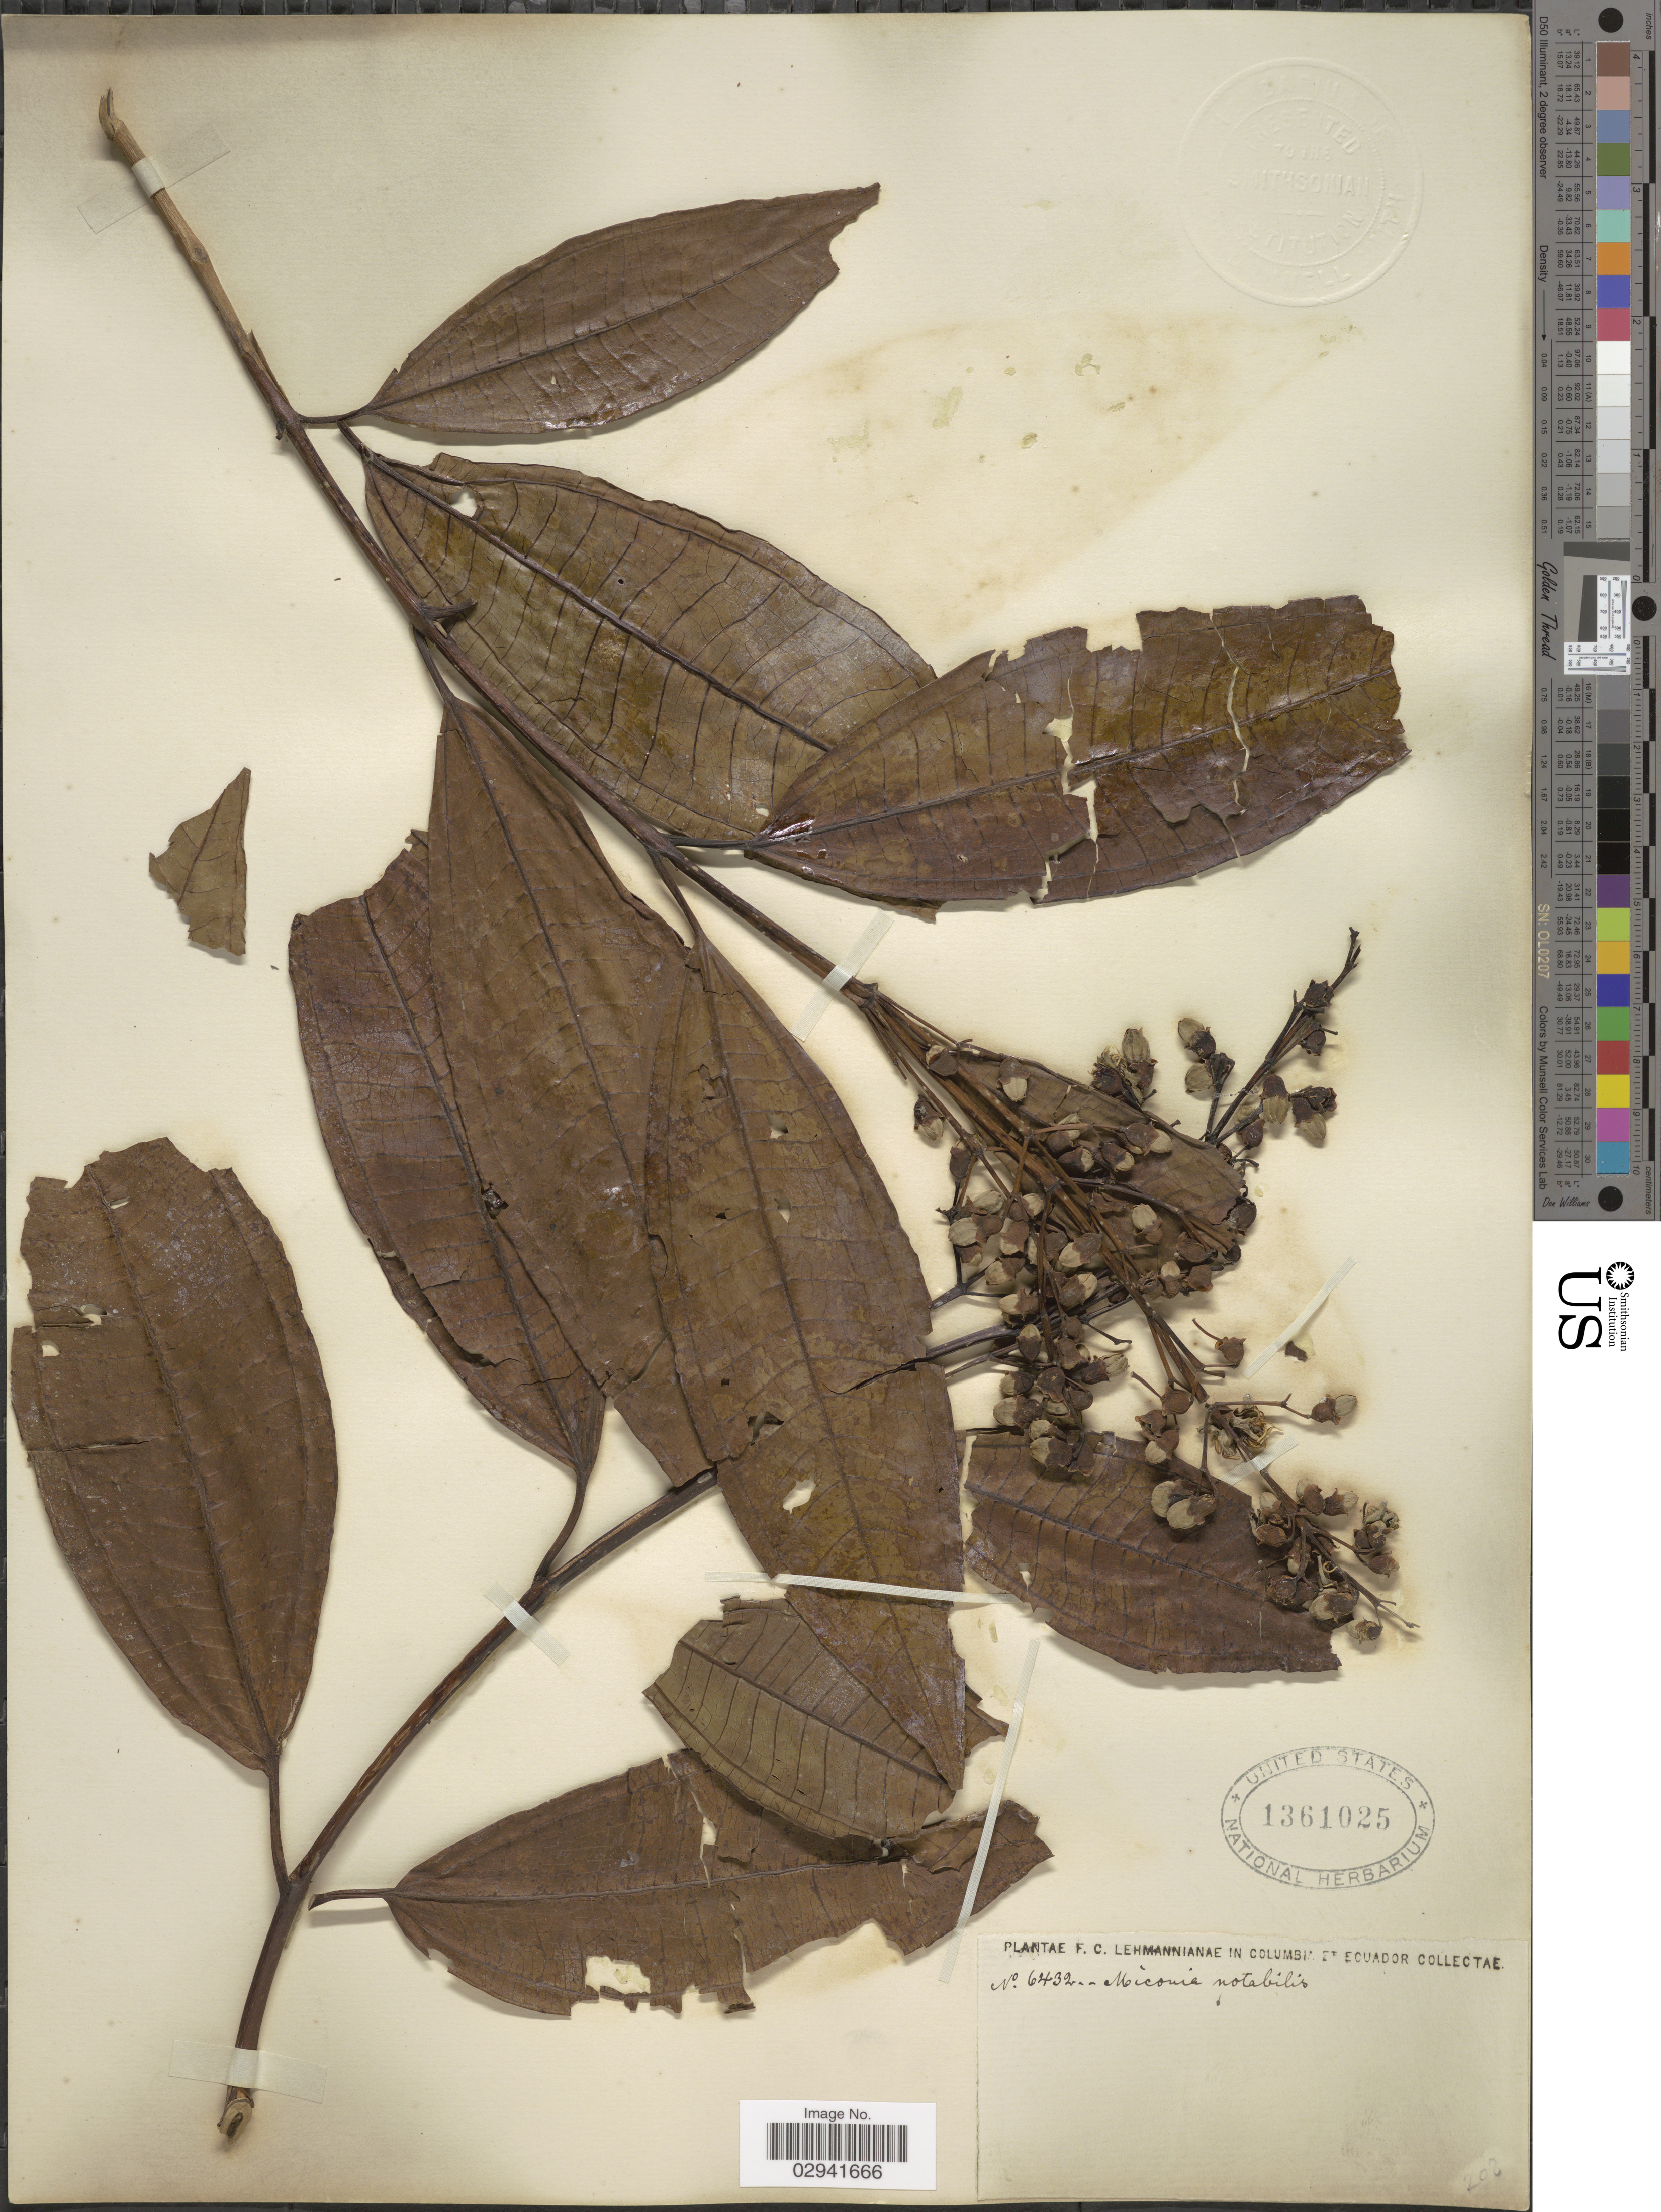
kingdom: Plantae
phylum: Tracheophyta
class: Magnoliopsida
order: Myrtales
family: Melastomataceae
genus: Miconia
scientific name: Miconia notabilis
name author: Triana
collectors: F. C. Lehmann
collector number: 6432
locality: In Columbia et Ecuador.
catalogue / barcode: US 1361025